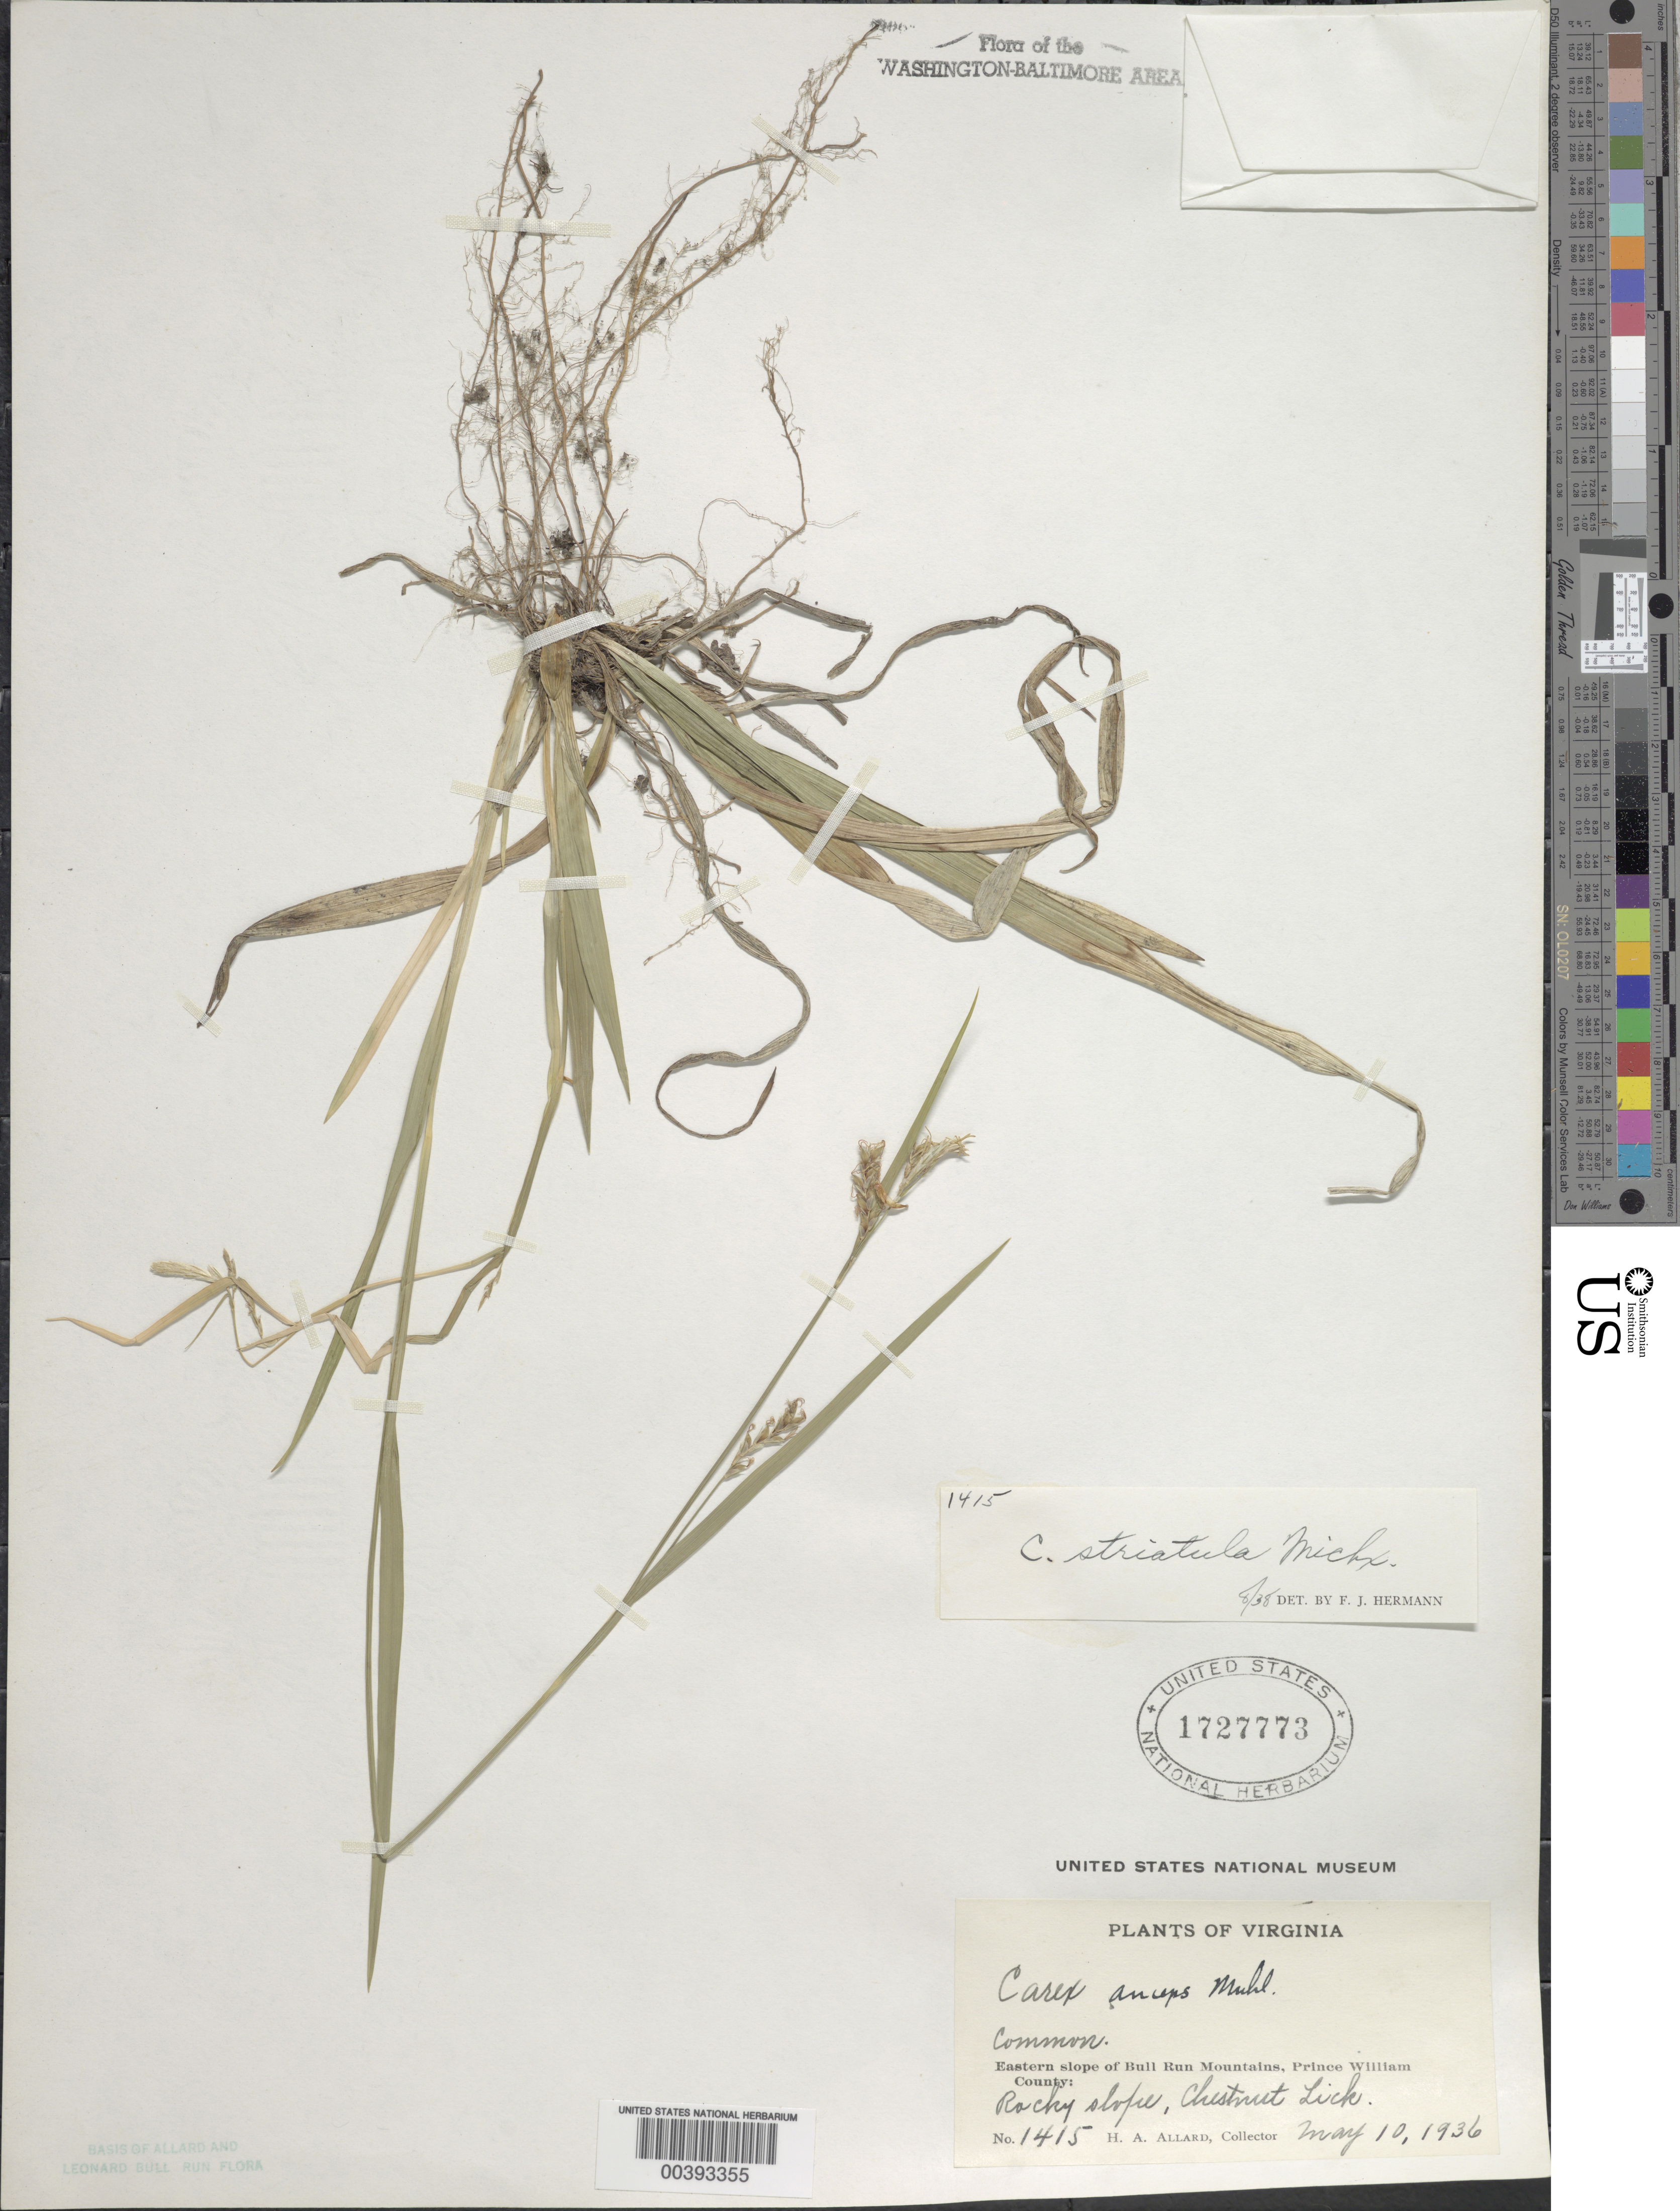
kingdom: Plantae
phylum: Tracheophyta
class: Liliopsida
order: Poales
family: Cyperaceae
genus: Carex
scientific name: Carex striatula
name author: Michx.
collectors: H. A. Allard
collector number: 1415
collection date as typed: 10 May 1936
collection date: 1936-05-10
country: United States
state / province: Virginia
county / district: Prince William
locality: Chestnut Lick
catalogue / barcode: US 1727773